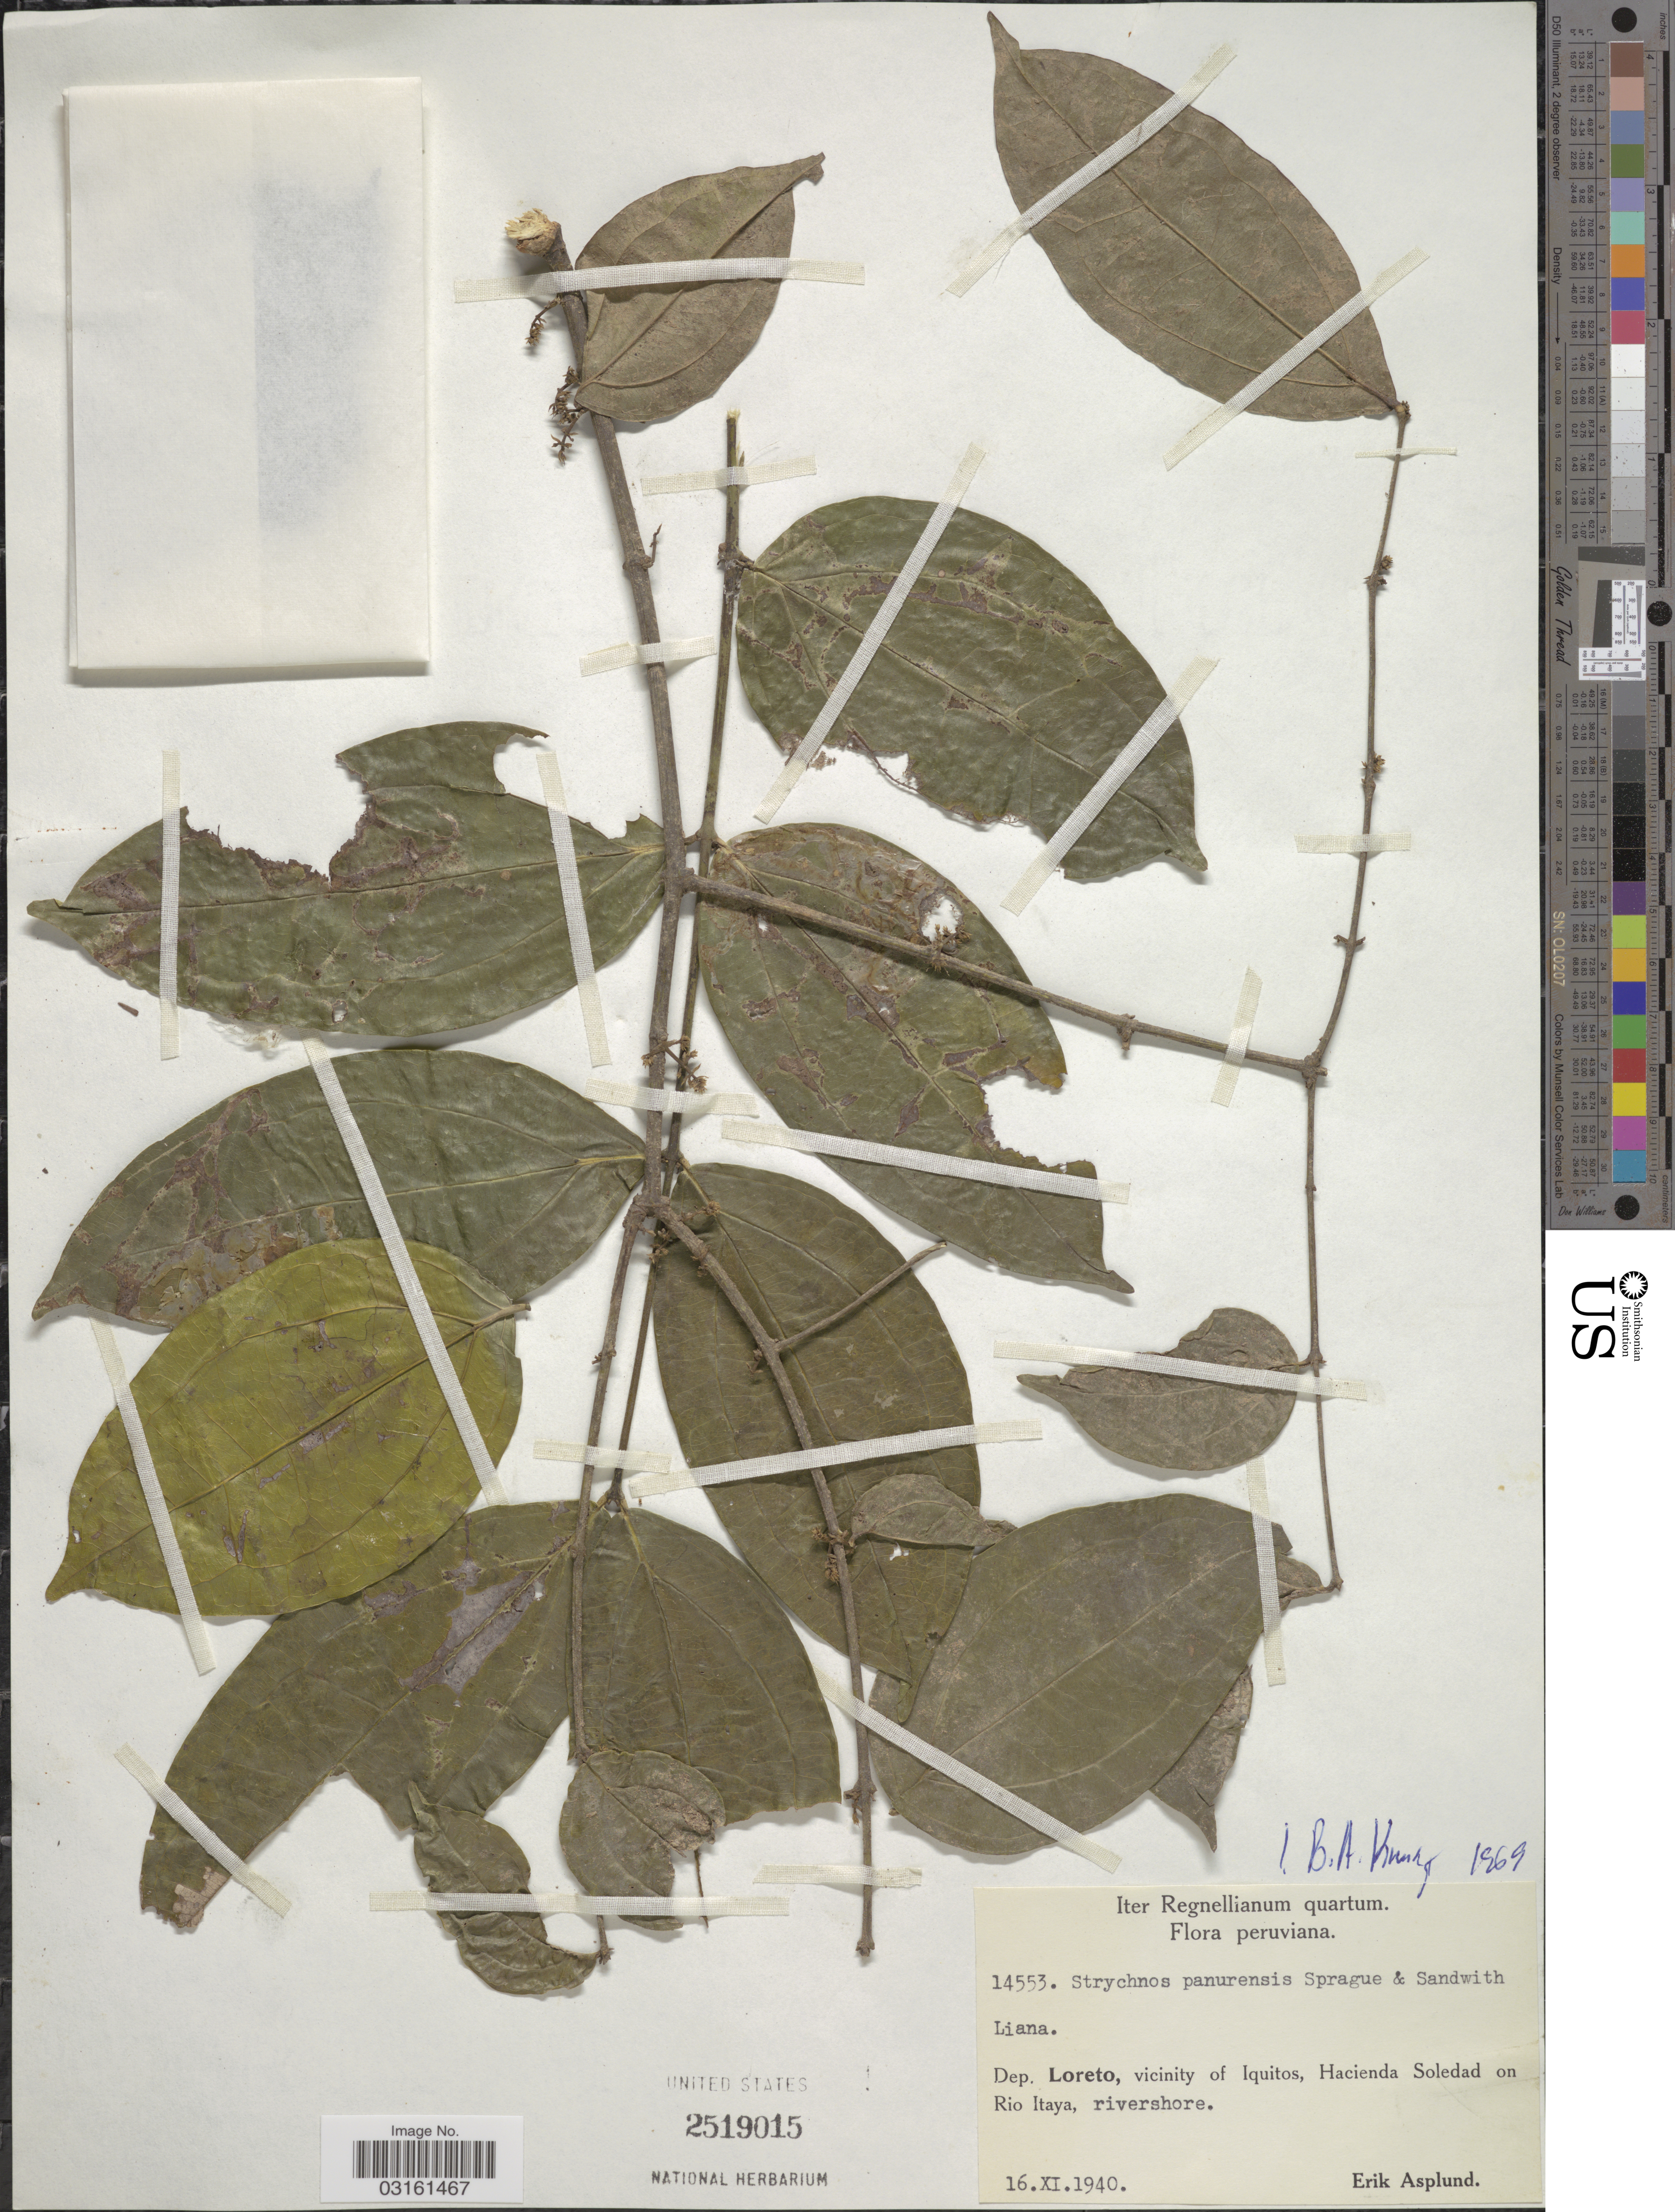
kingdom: Plantae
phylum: Tracheophyta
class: Magnoliopsida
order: Gentianales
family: Loganiaceae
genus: Strychnos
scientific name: Strychnos panurensis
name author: Sprague & Sandwith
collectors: E. Asplund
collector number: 14553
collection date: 1940-11-16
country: Peru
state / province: Loreto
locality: Dep. Loreto, vicinity of Iquitos, Hacienda Soledad on Rio Itaya, rivershore.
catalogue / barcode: US 2519015